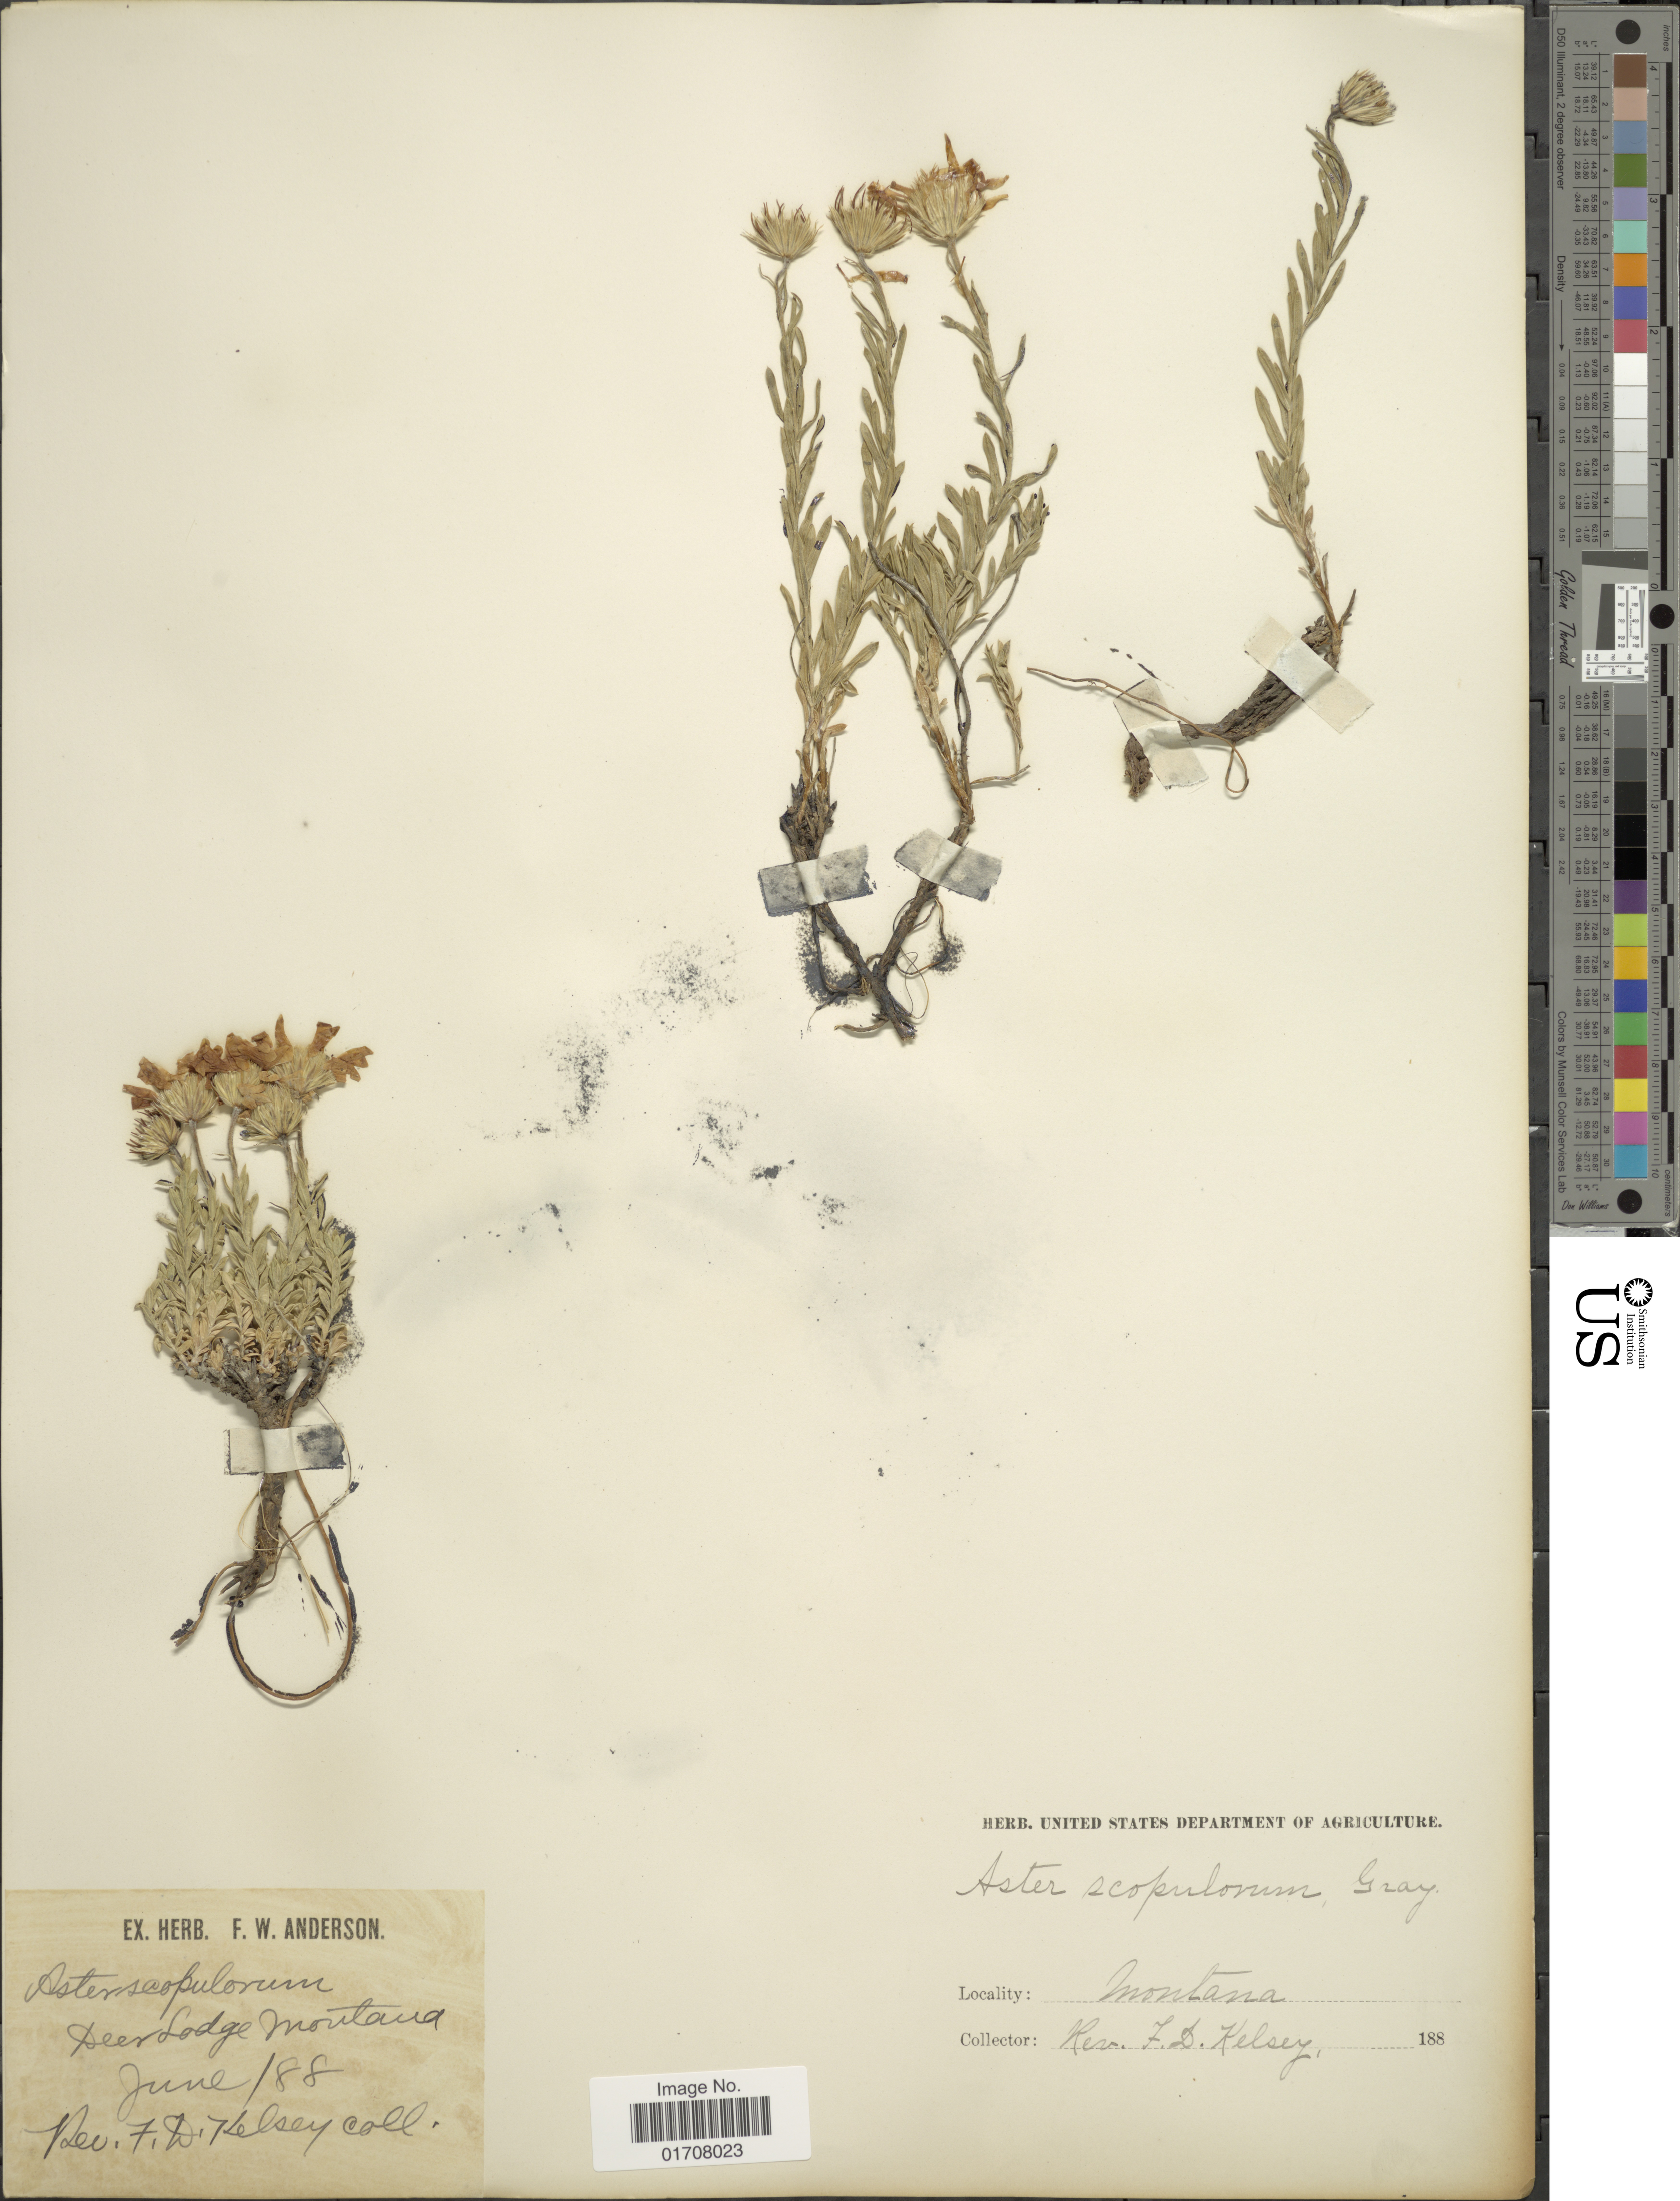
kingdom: Plantae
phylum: Tracheophyta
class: Magnoliopsida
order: Asterales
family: Asteraceae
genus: Ionactis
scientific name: Ionactis alpina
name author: (Nutt.) Greene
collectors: R. Kelsey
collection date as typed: Transcribed d/m/y: /6/88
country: United States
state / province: Montana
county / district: Powell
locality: Deer Lodge